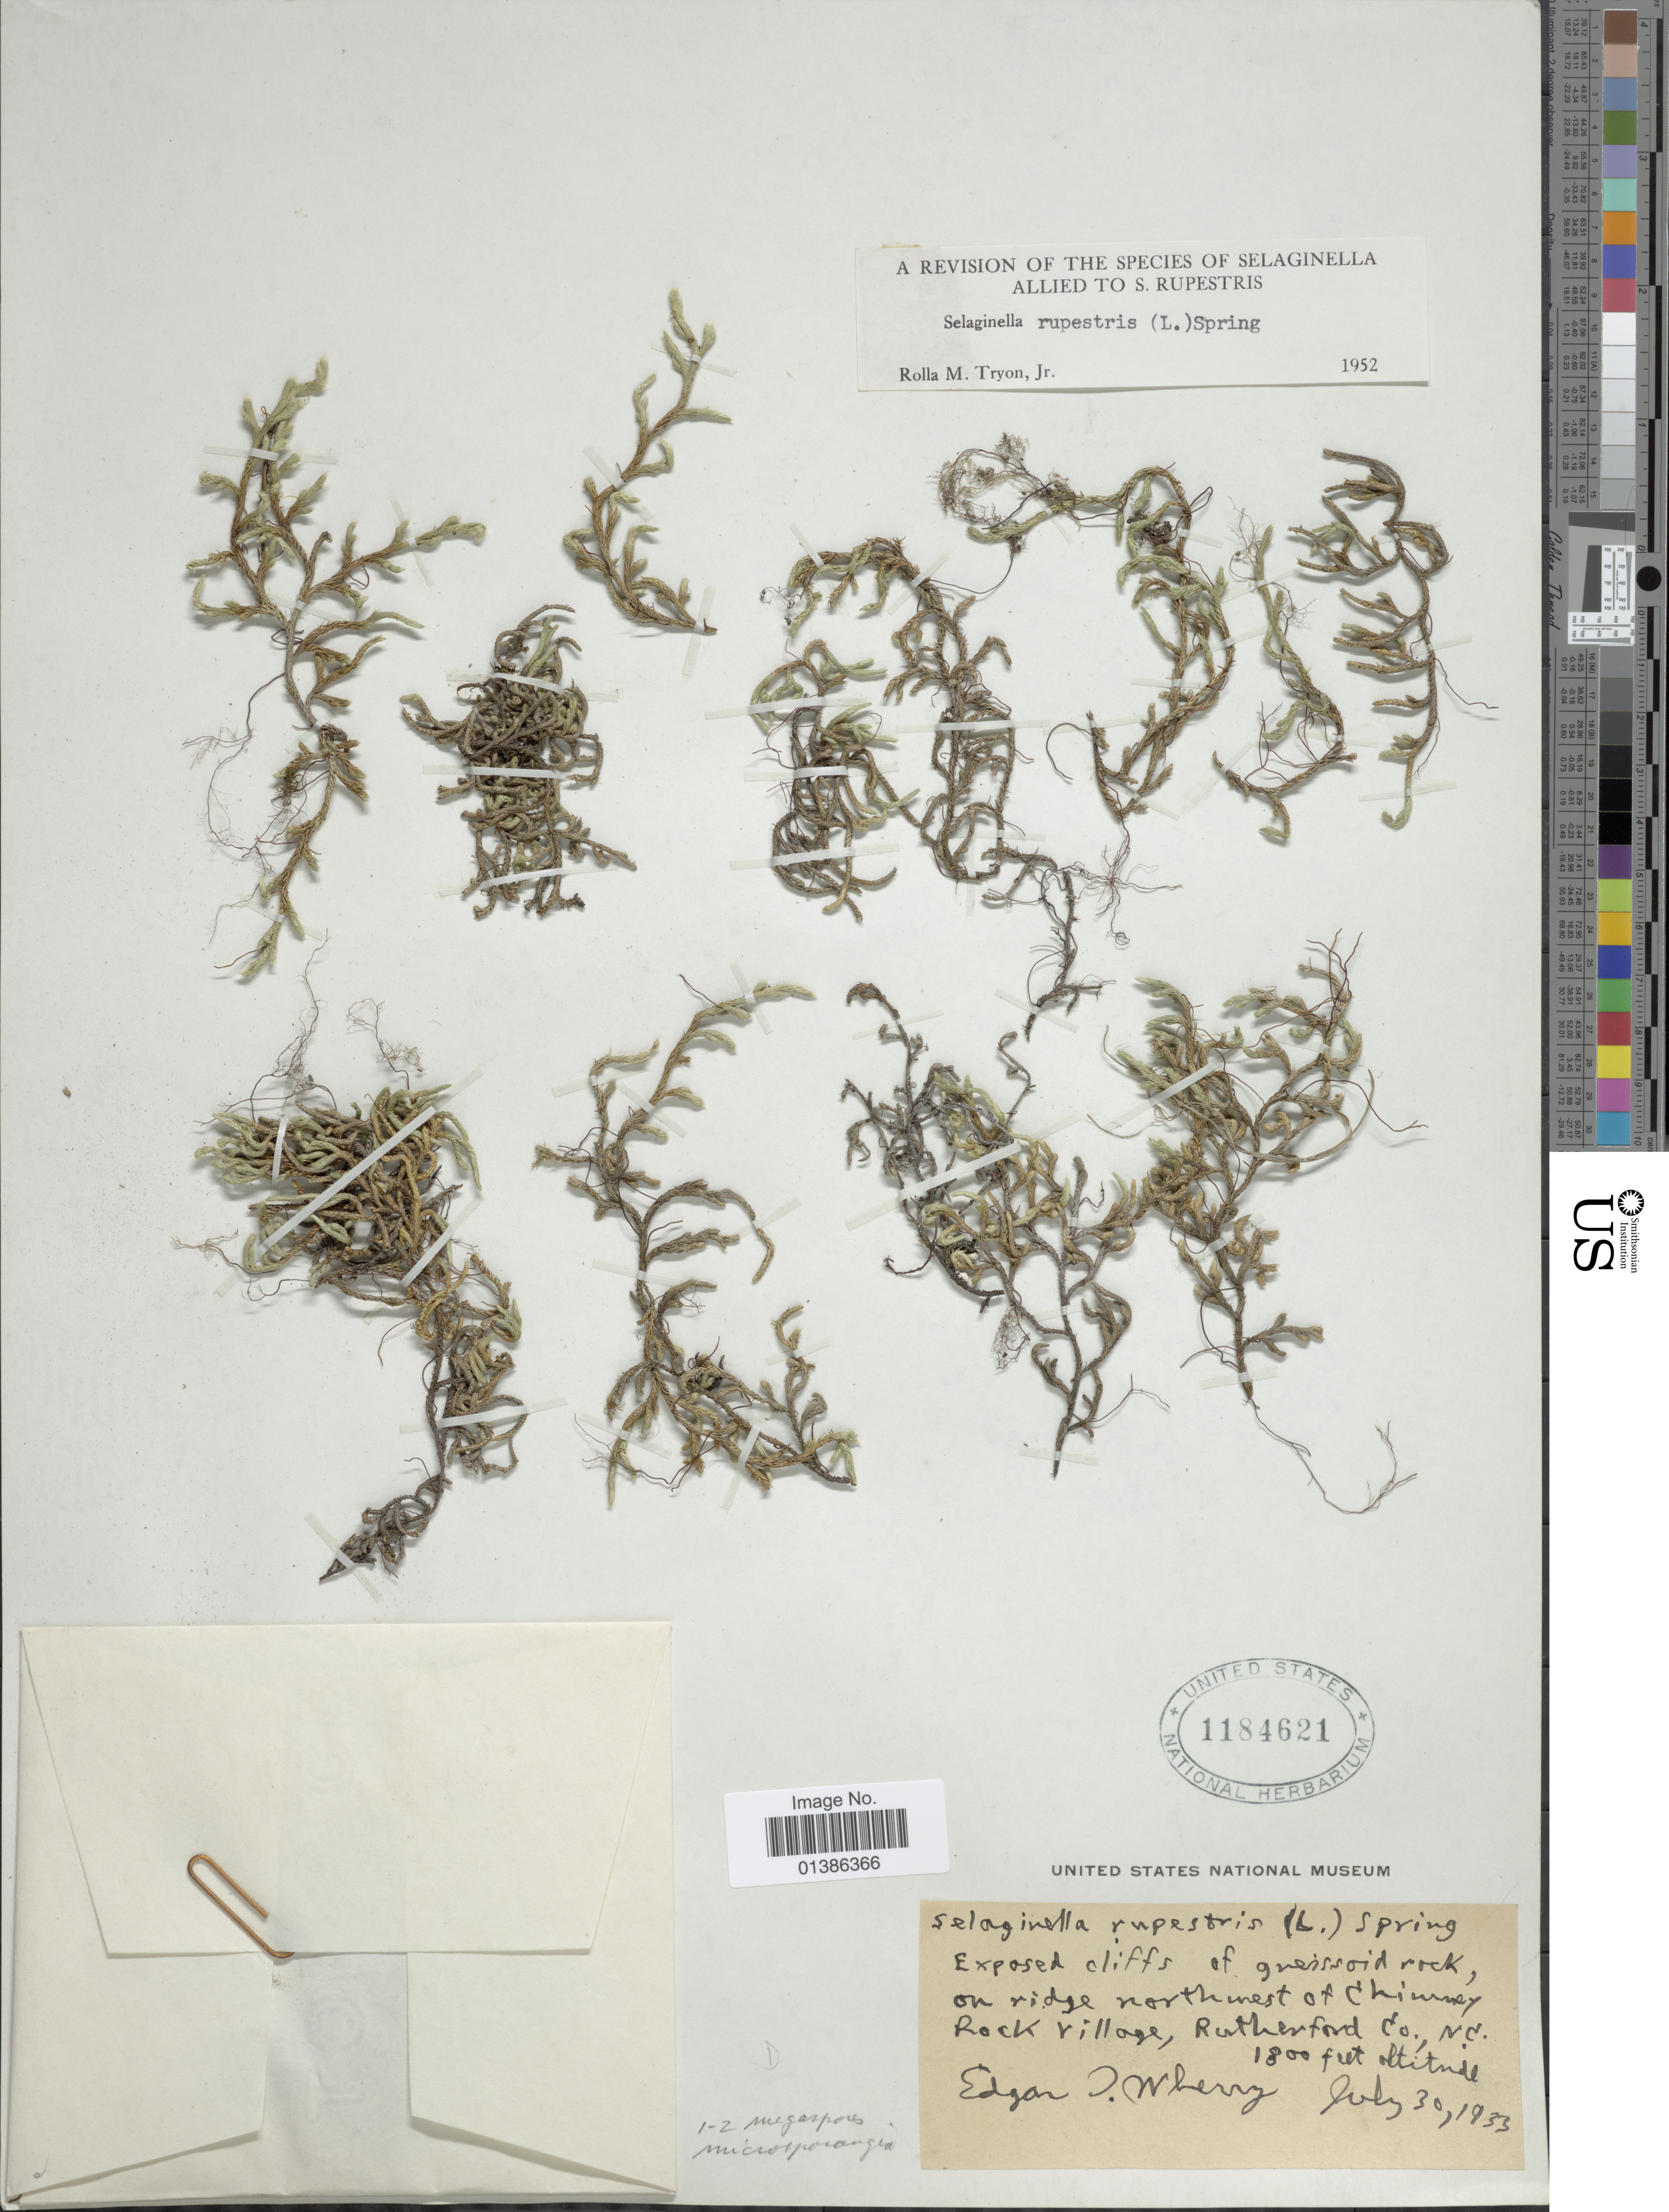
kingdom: Plantae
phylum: Tracheophyta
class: Lycopodiopsida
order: Selaginellales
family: Selaginellaceae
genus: Selaginella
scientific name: Selaginella rupestris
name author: (L.) Spring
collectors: E. Wherry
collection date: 1933-07-30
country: United States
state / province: North Carolina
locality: On ridge northwest of Chimney Rock village, Rutherford Co.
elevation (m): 549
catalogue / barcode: US 1184621